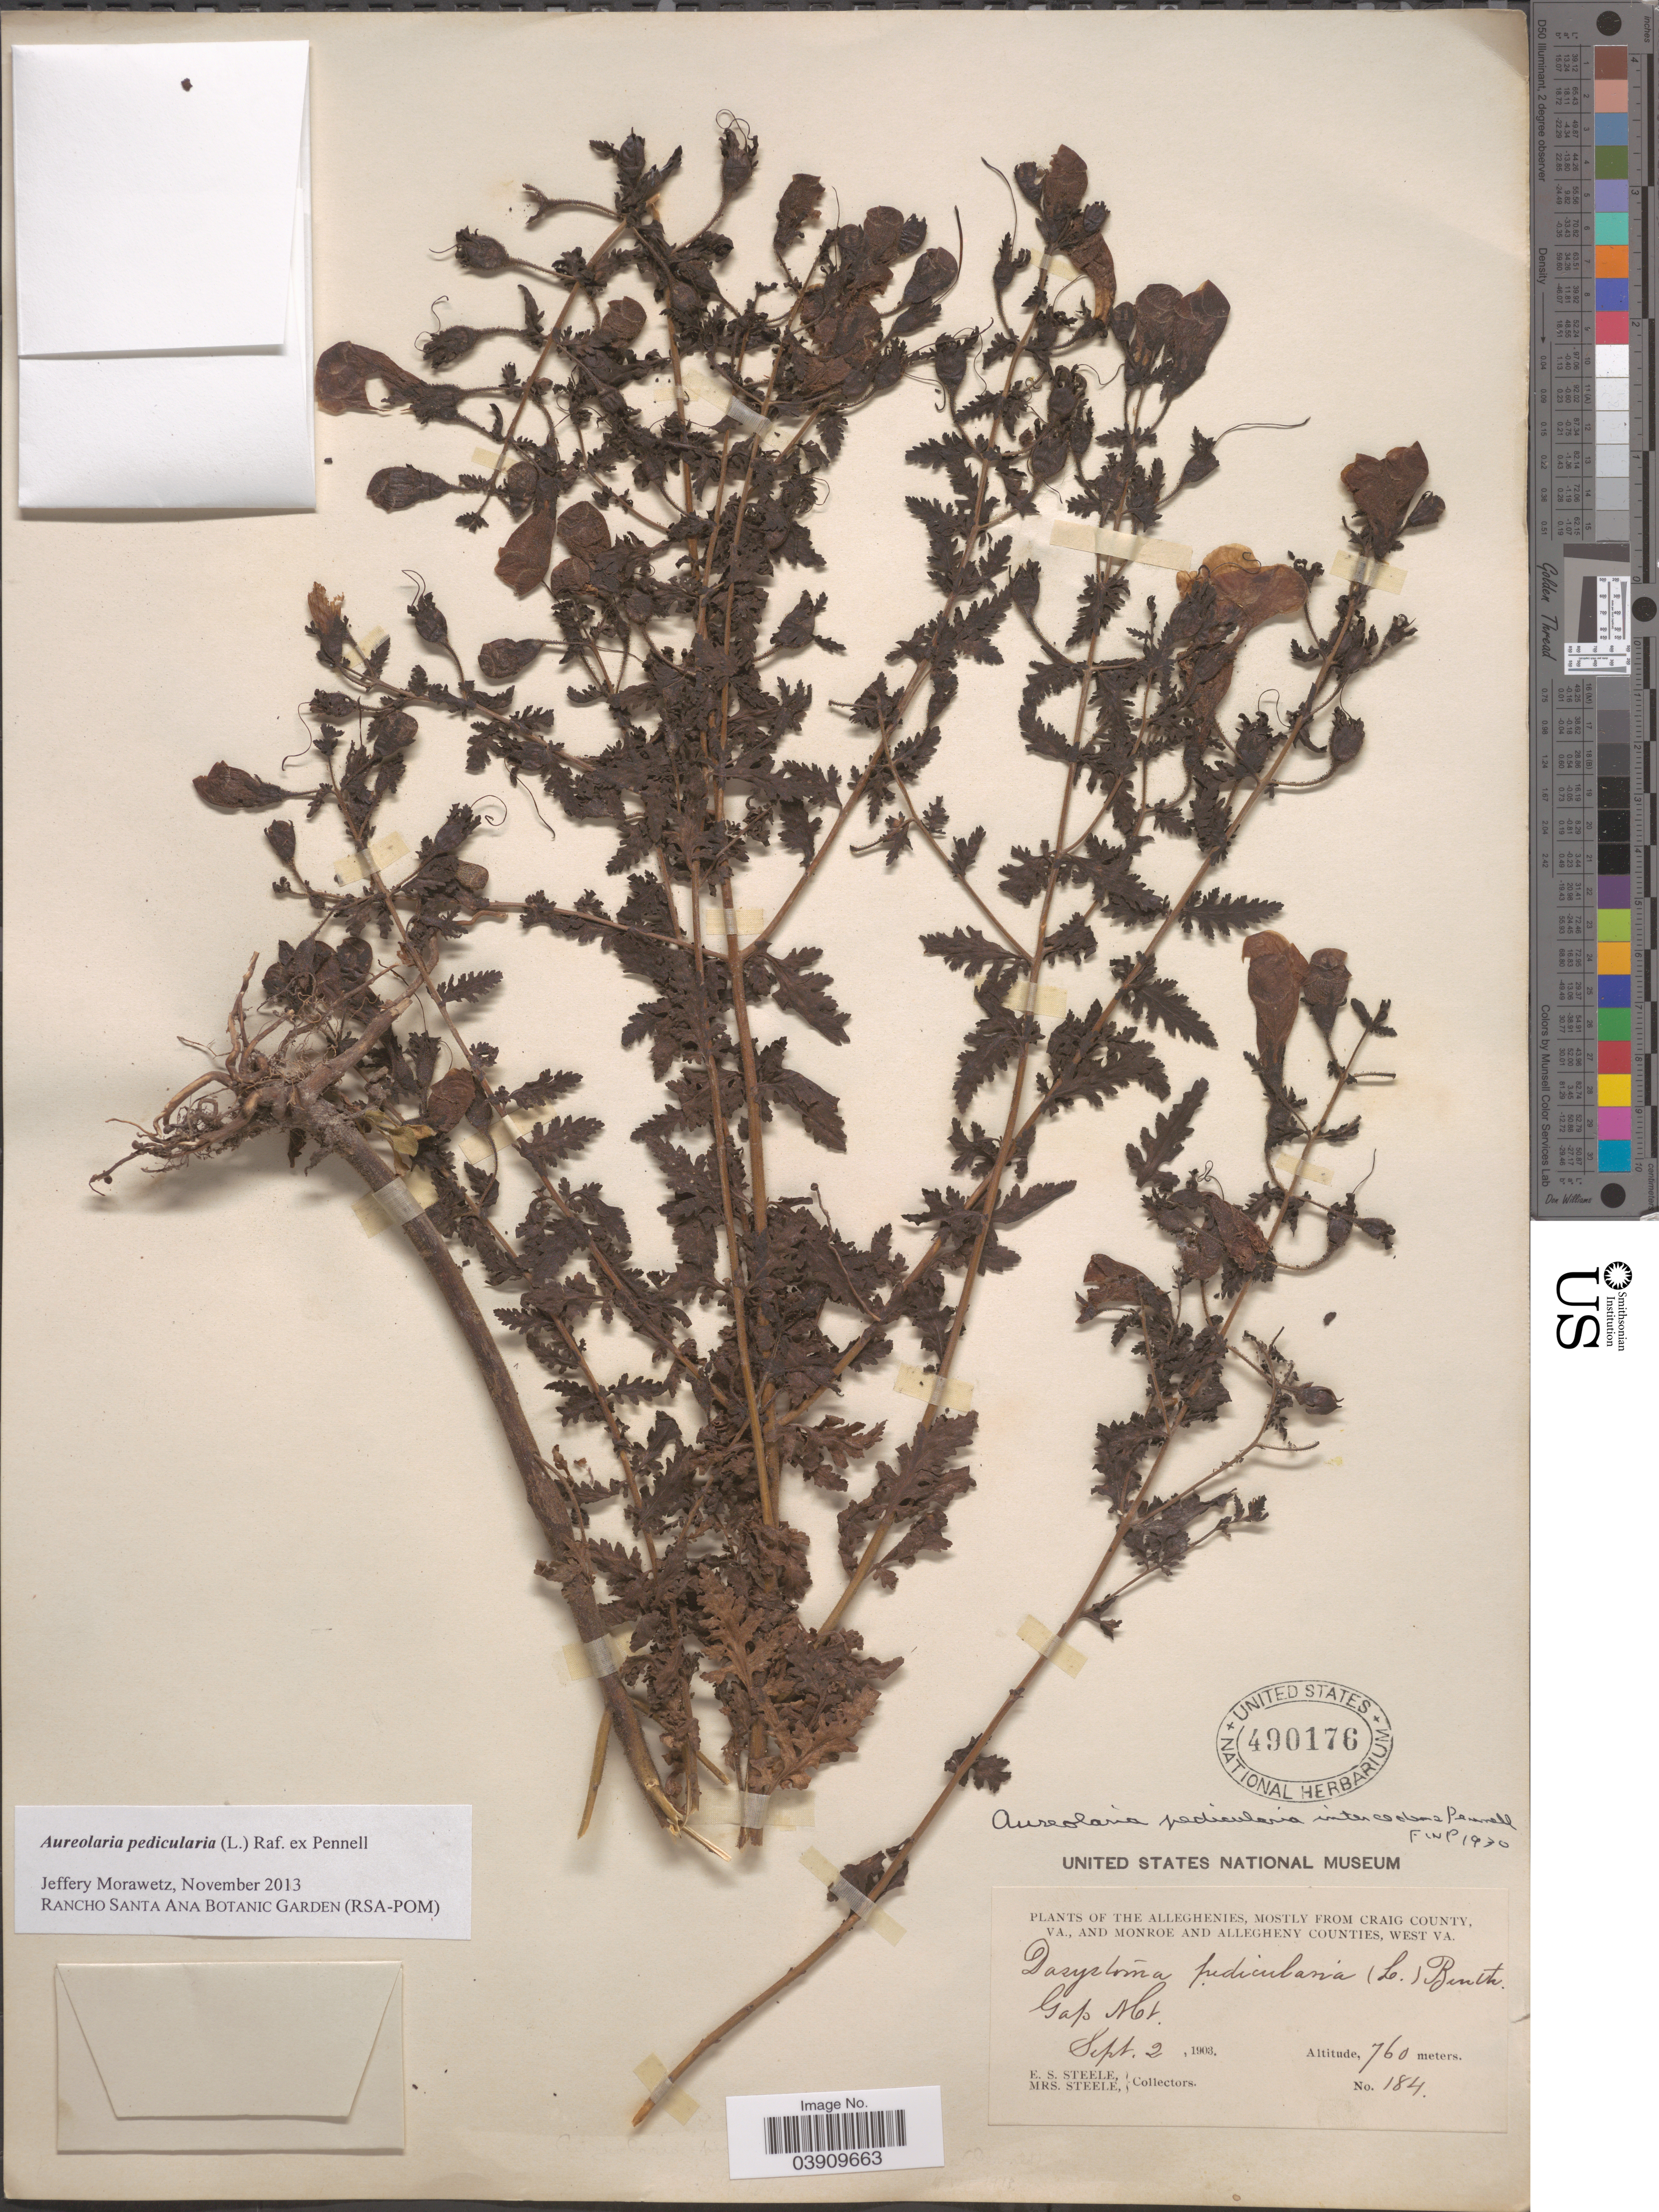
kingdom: Plantae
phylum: Tracheophyta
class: Magnoliopsida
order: Lamiales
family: Orobanchaceae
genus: Aureolaria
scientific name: Aureolaria pedicularia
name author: (L.) Raf. ex Farw.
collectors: E. Steele & Mrs. E. S. Steele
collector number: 184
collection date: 1903-09-02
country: United States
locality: The Alleghenies, mostly from Craig County, Va., and Monroe and Allegheny Counties, West Va. Gap Mt.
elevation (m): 760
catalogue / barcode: US 490176